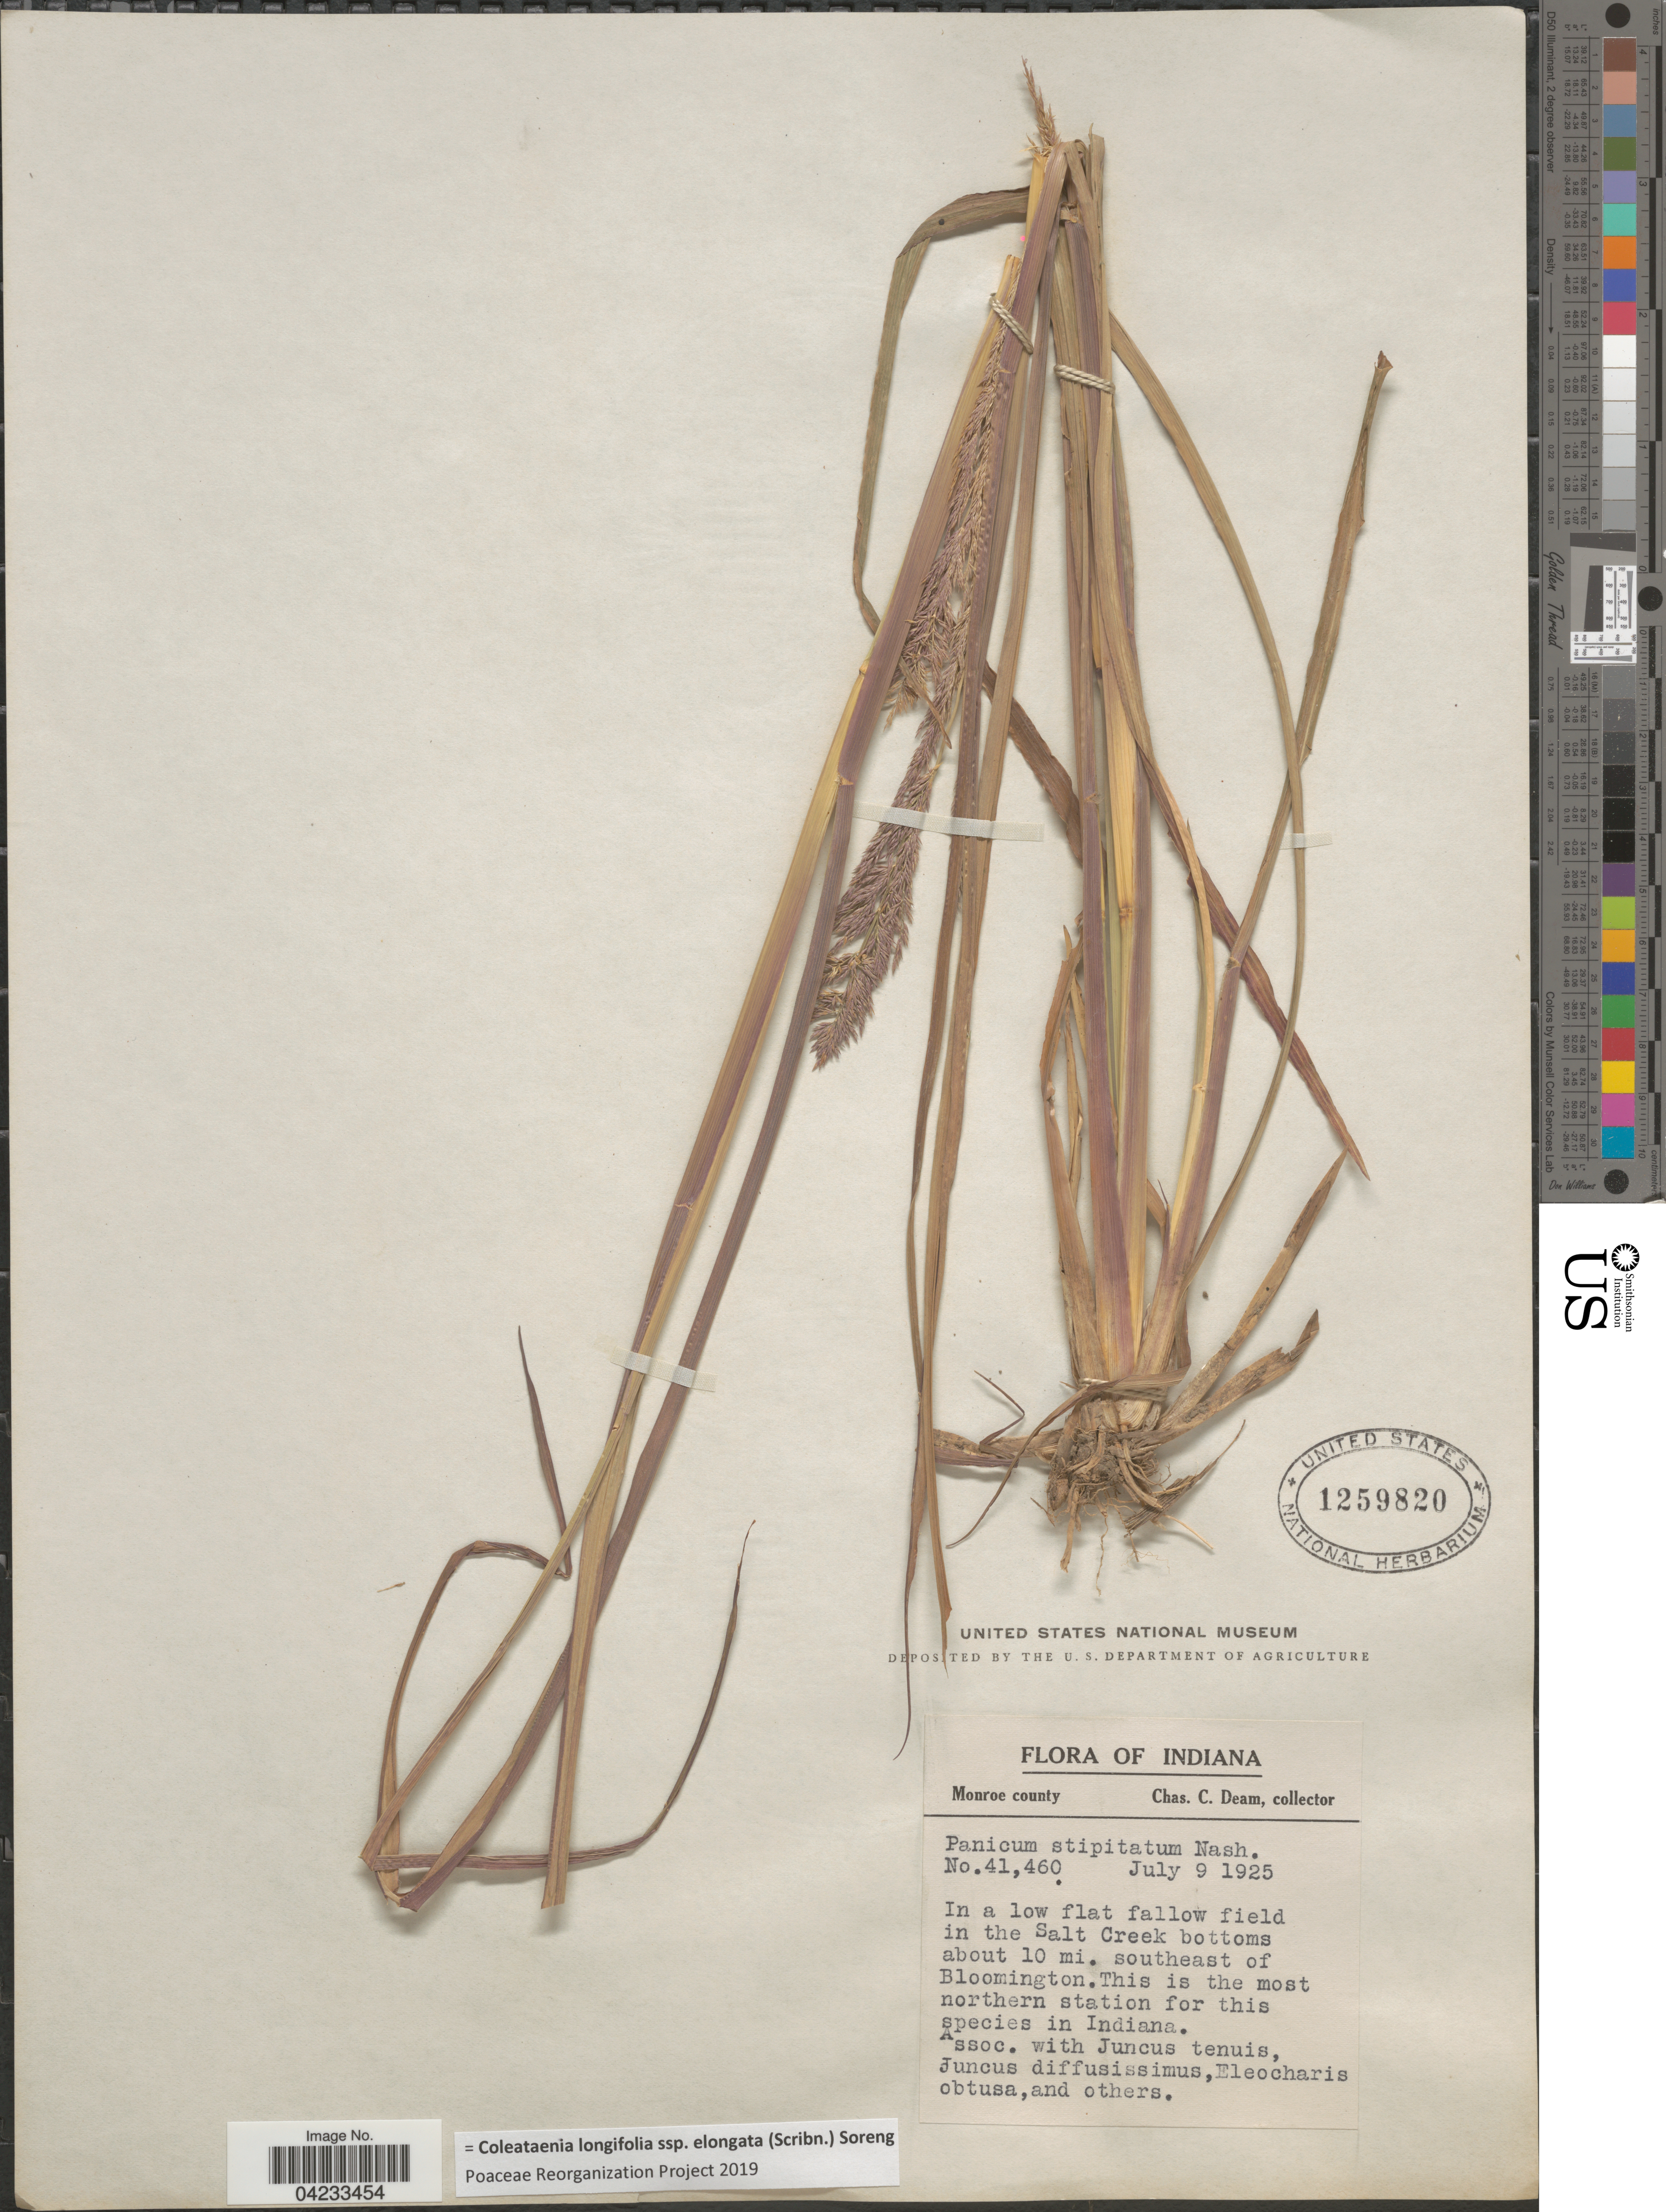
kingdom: Plantae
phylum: Tracheophyta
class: Liliopsida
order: Poales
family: Poaceae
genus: Coleataenia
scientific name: Coleataenia longifolia subsp. elongata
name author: (Scribn.) Soreng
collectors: C. C. Deam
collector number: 41460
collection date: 1925-07-09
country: United States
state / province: Indiana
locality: Monroe county. In a low flat fallow field in the Salt Creek bottoms about 10 mi. southeast of Bloomington.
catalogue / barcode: US 1259820